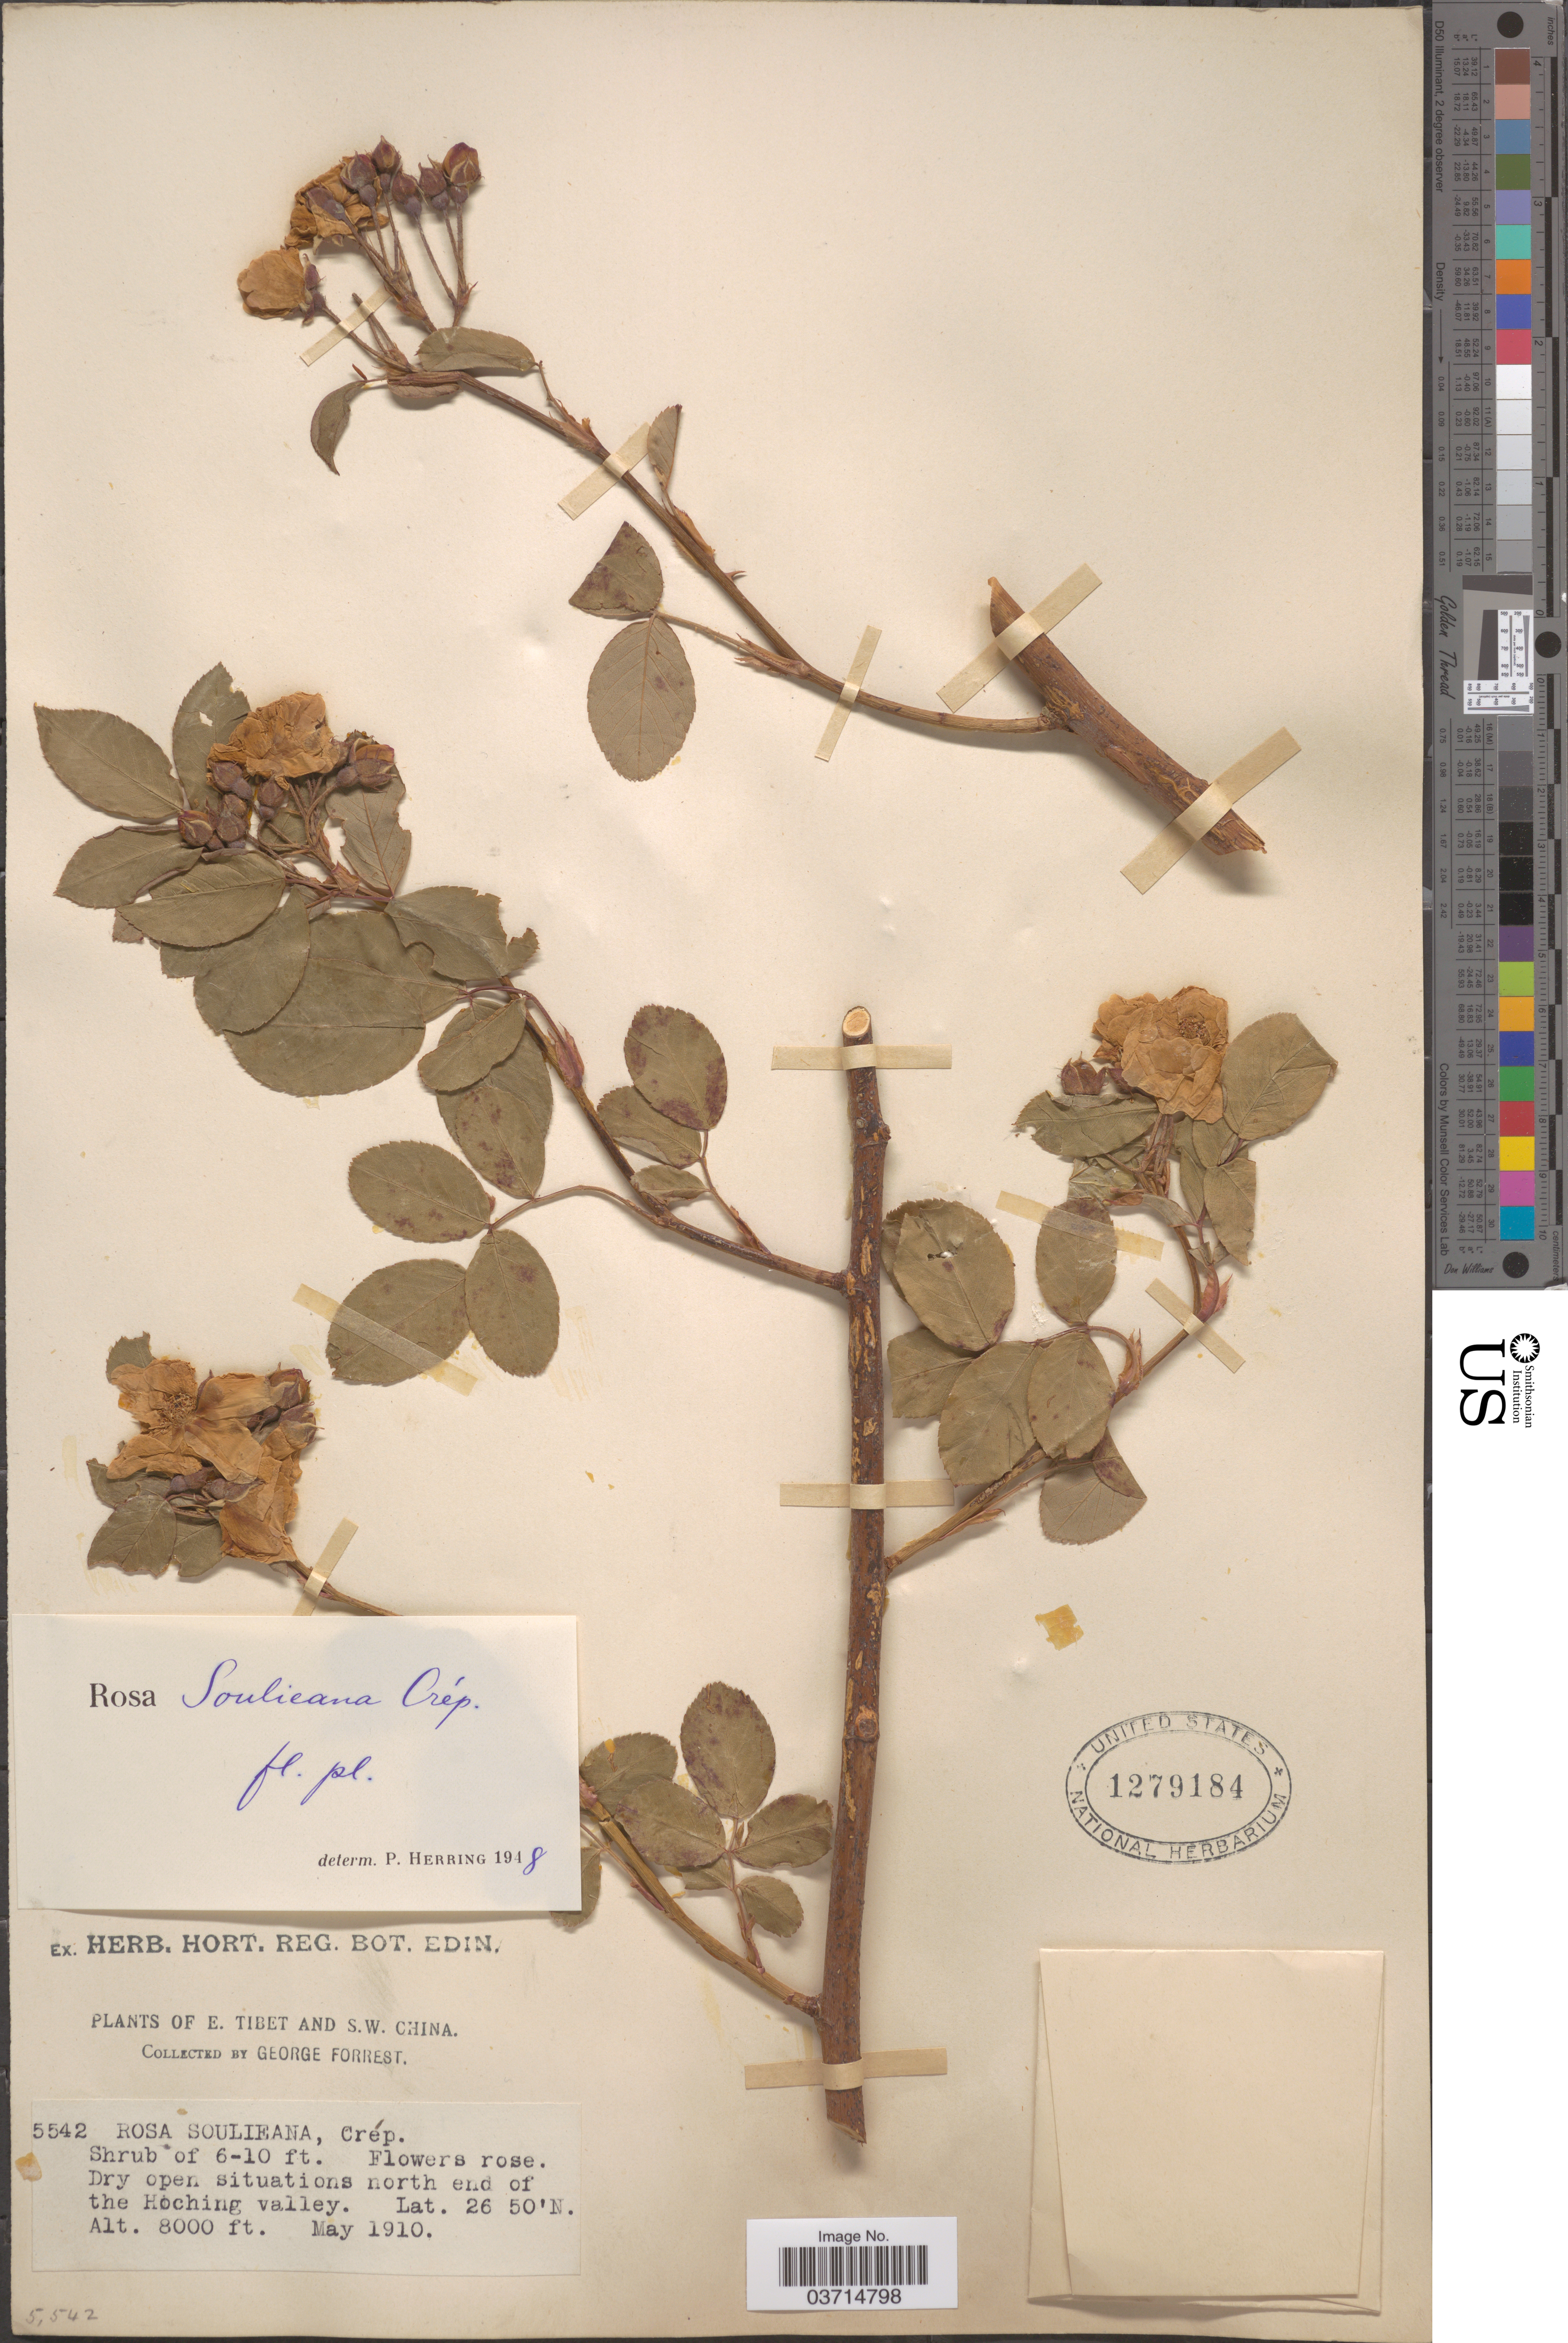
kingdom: Plantae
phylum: Tracheophyta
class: Magnoliopsida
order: Rosales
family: Rosaceae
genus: Rosa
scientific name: Rosa soulieana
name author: Crép.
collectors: G. Forrest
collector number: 5542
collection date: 1910-05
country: China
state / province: Xizang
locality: E. Tibet and S.W. China. North end of the Hoching valley.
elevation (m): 2438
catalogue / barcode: US 1279184